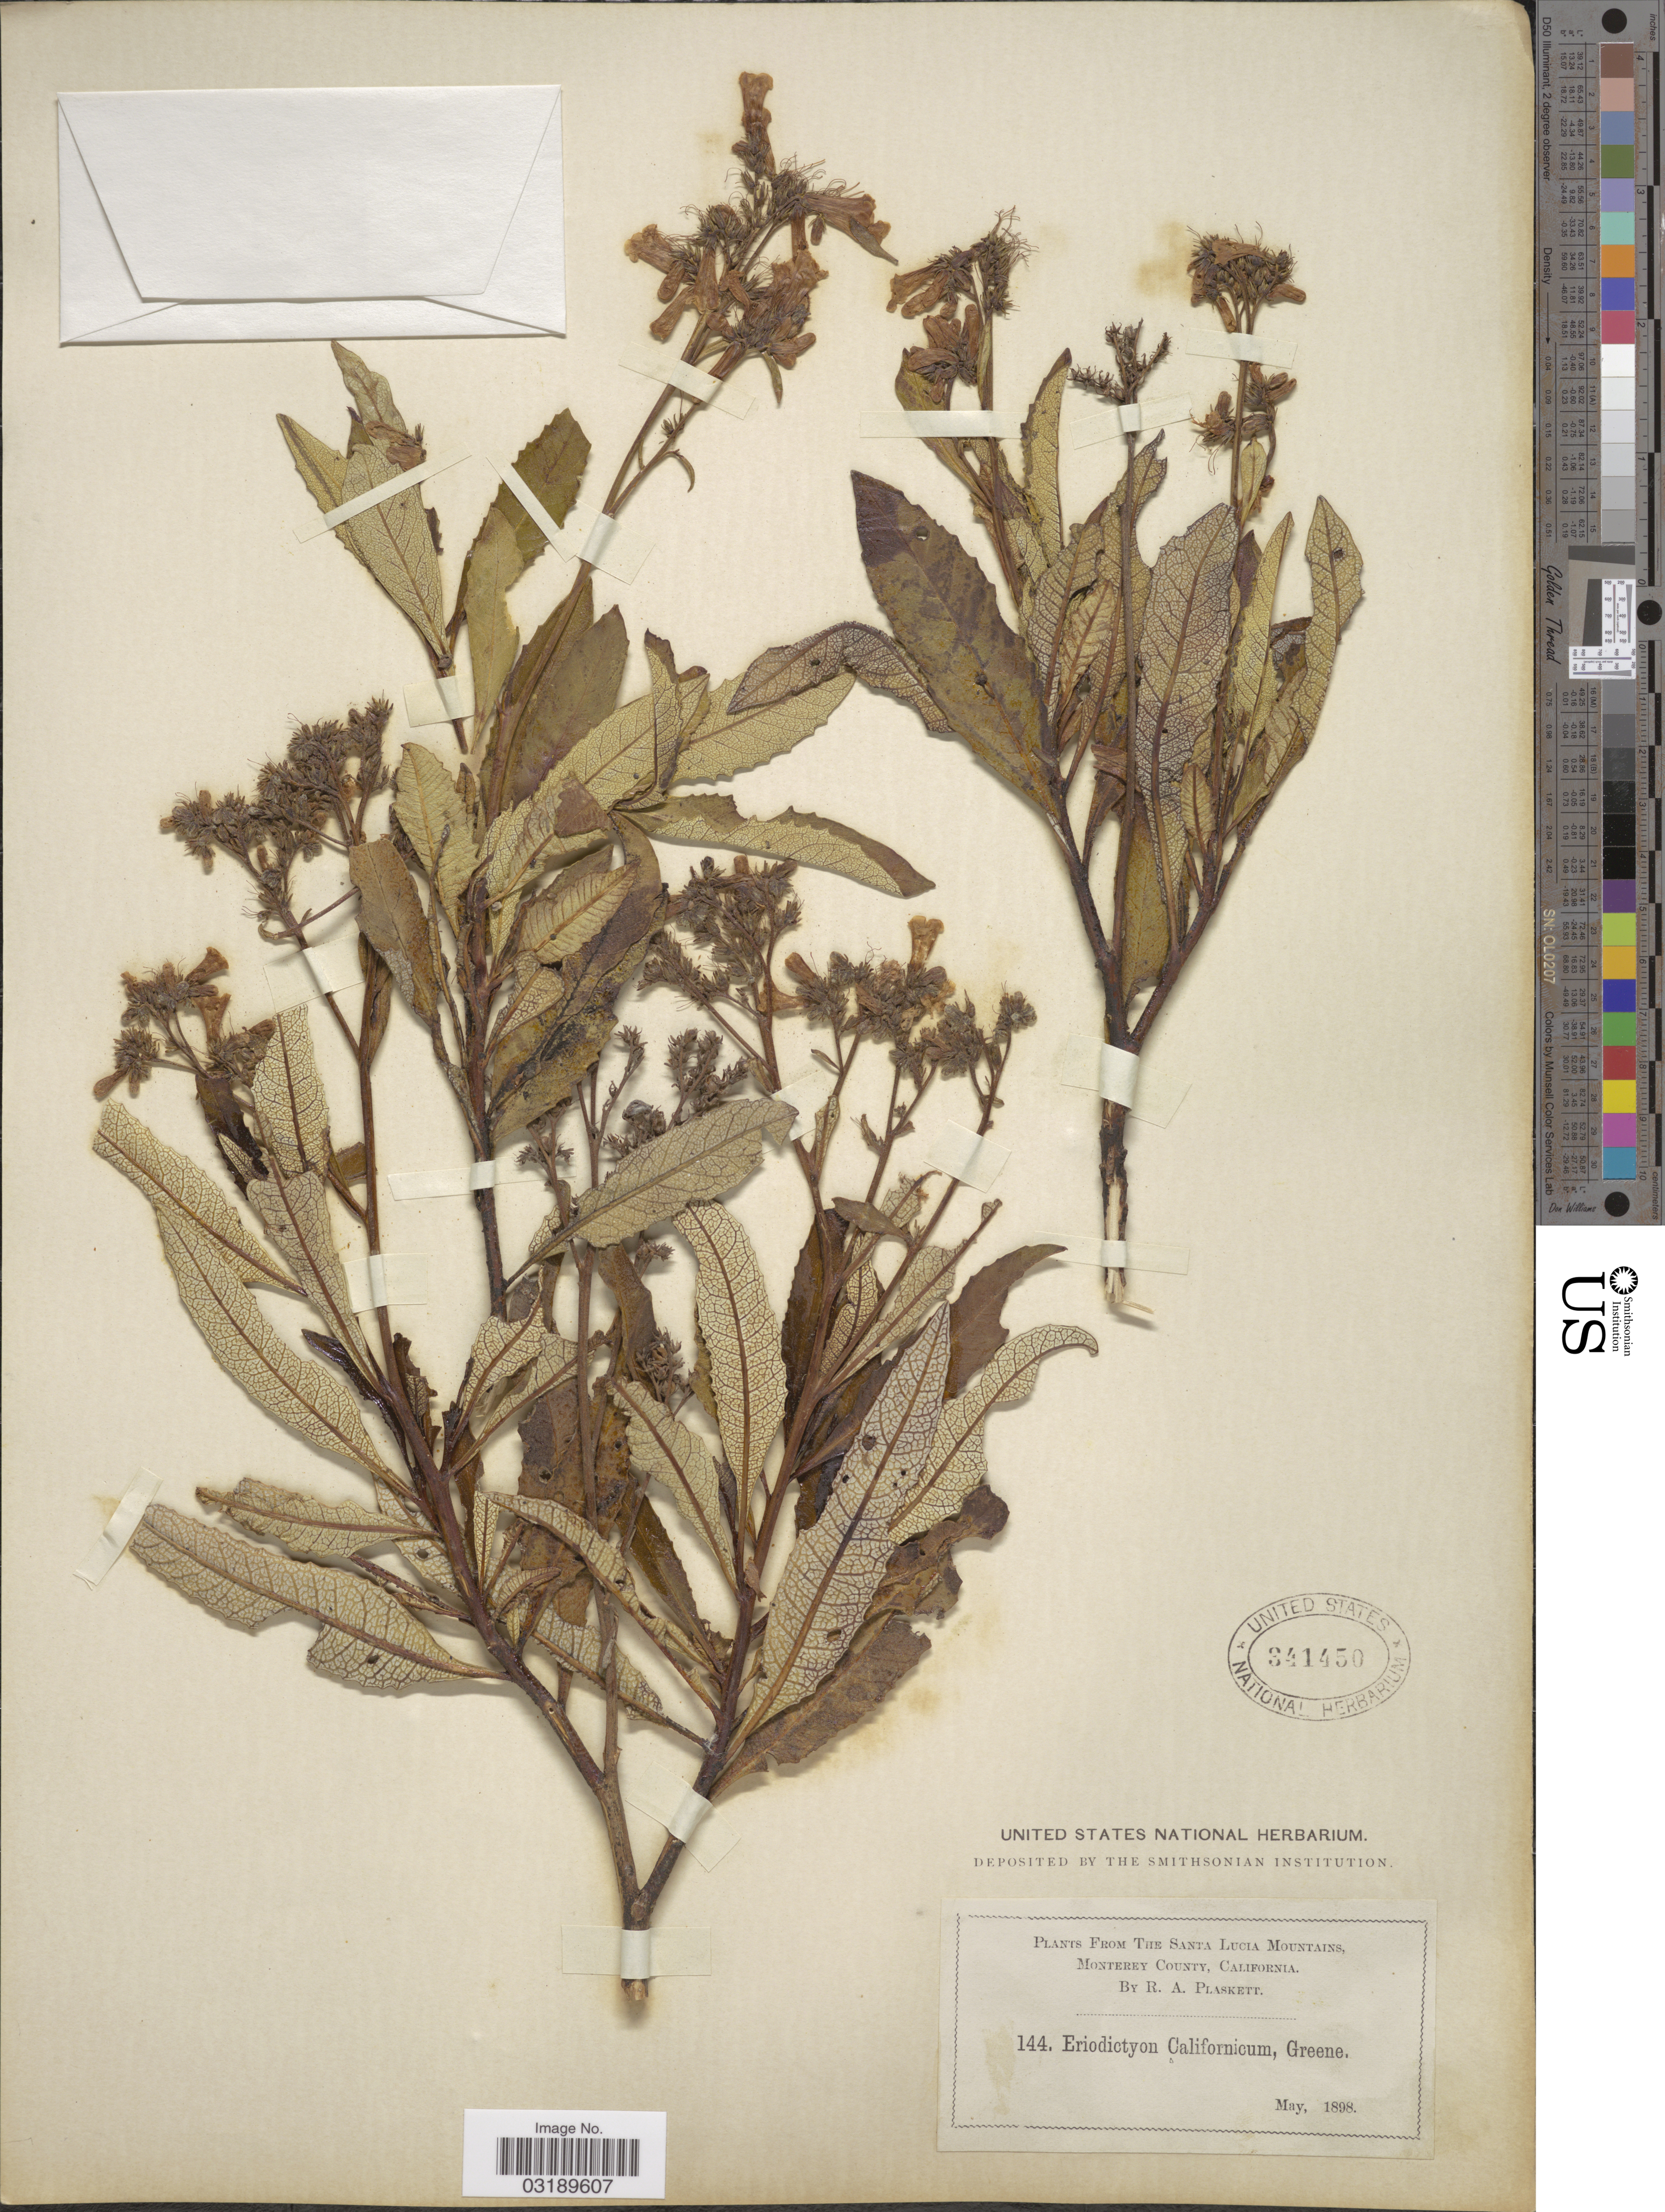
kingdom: Plantae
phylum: Tracheophyta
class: Magnoliopsida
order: Boraginales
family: Namaceae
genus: Eriodictyon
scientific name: Eriodictyon californicum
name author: (Hook. & Arn.) Torr.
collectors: R. Plaskett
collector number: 144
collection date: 1898-05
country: United States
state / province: California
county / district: Monterey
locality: The Santa Lucia Mountains, Monterey County.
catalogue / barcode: US 341450